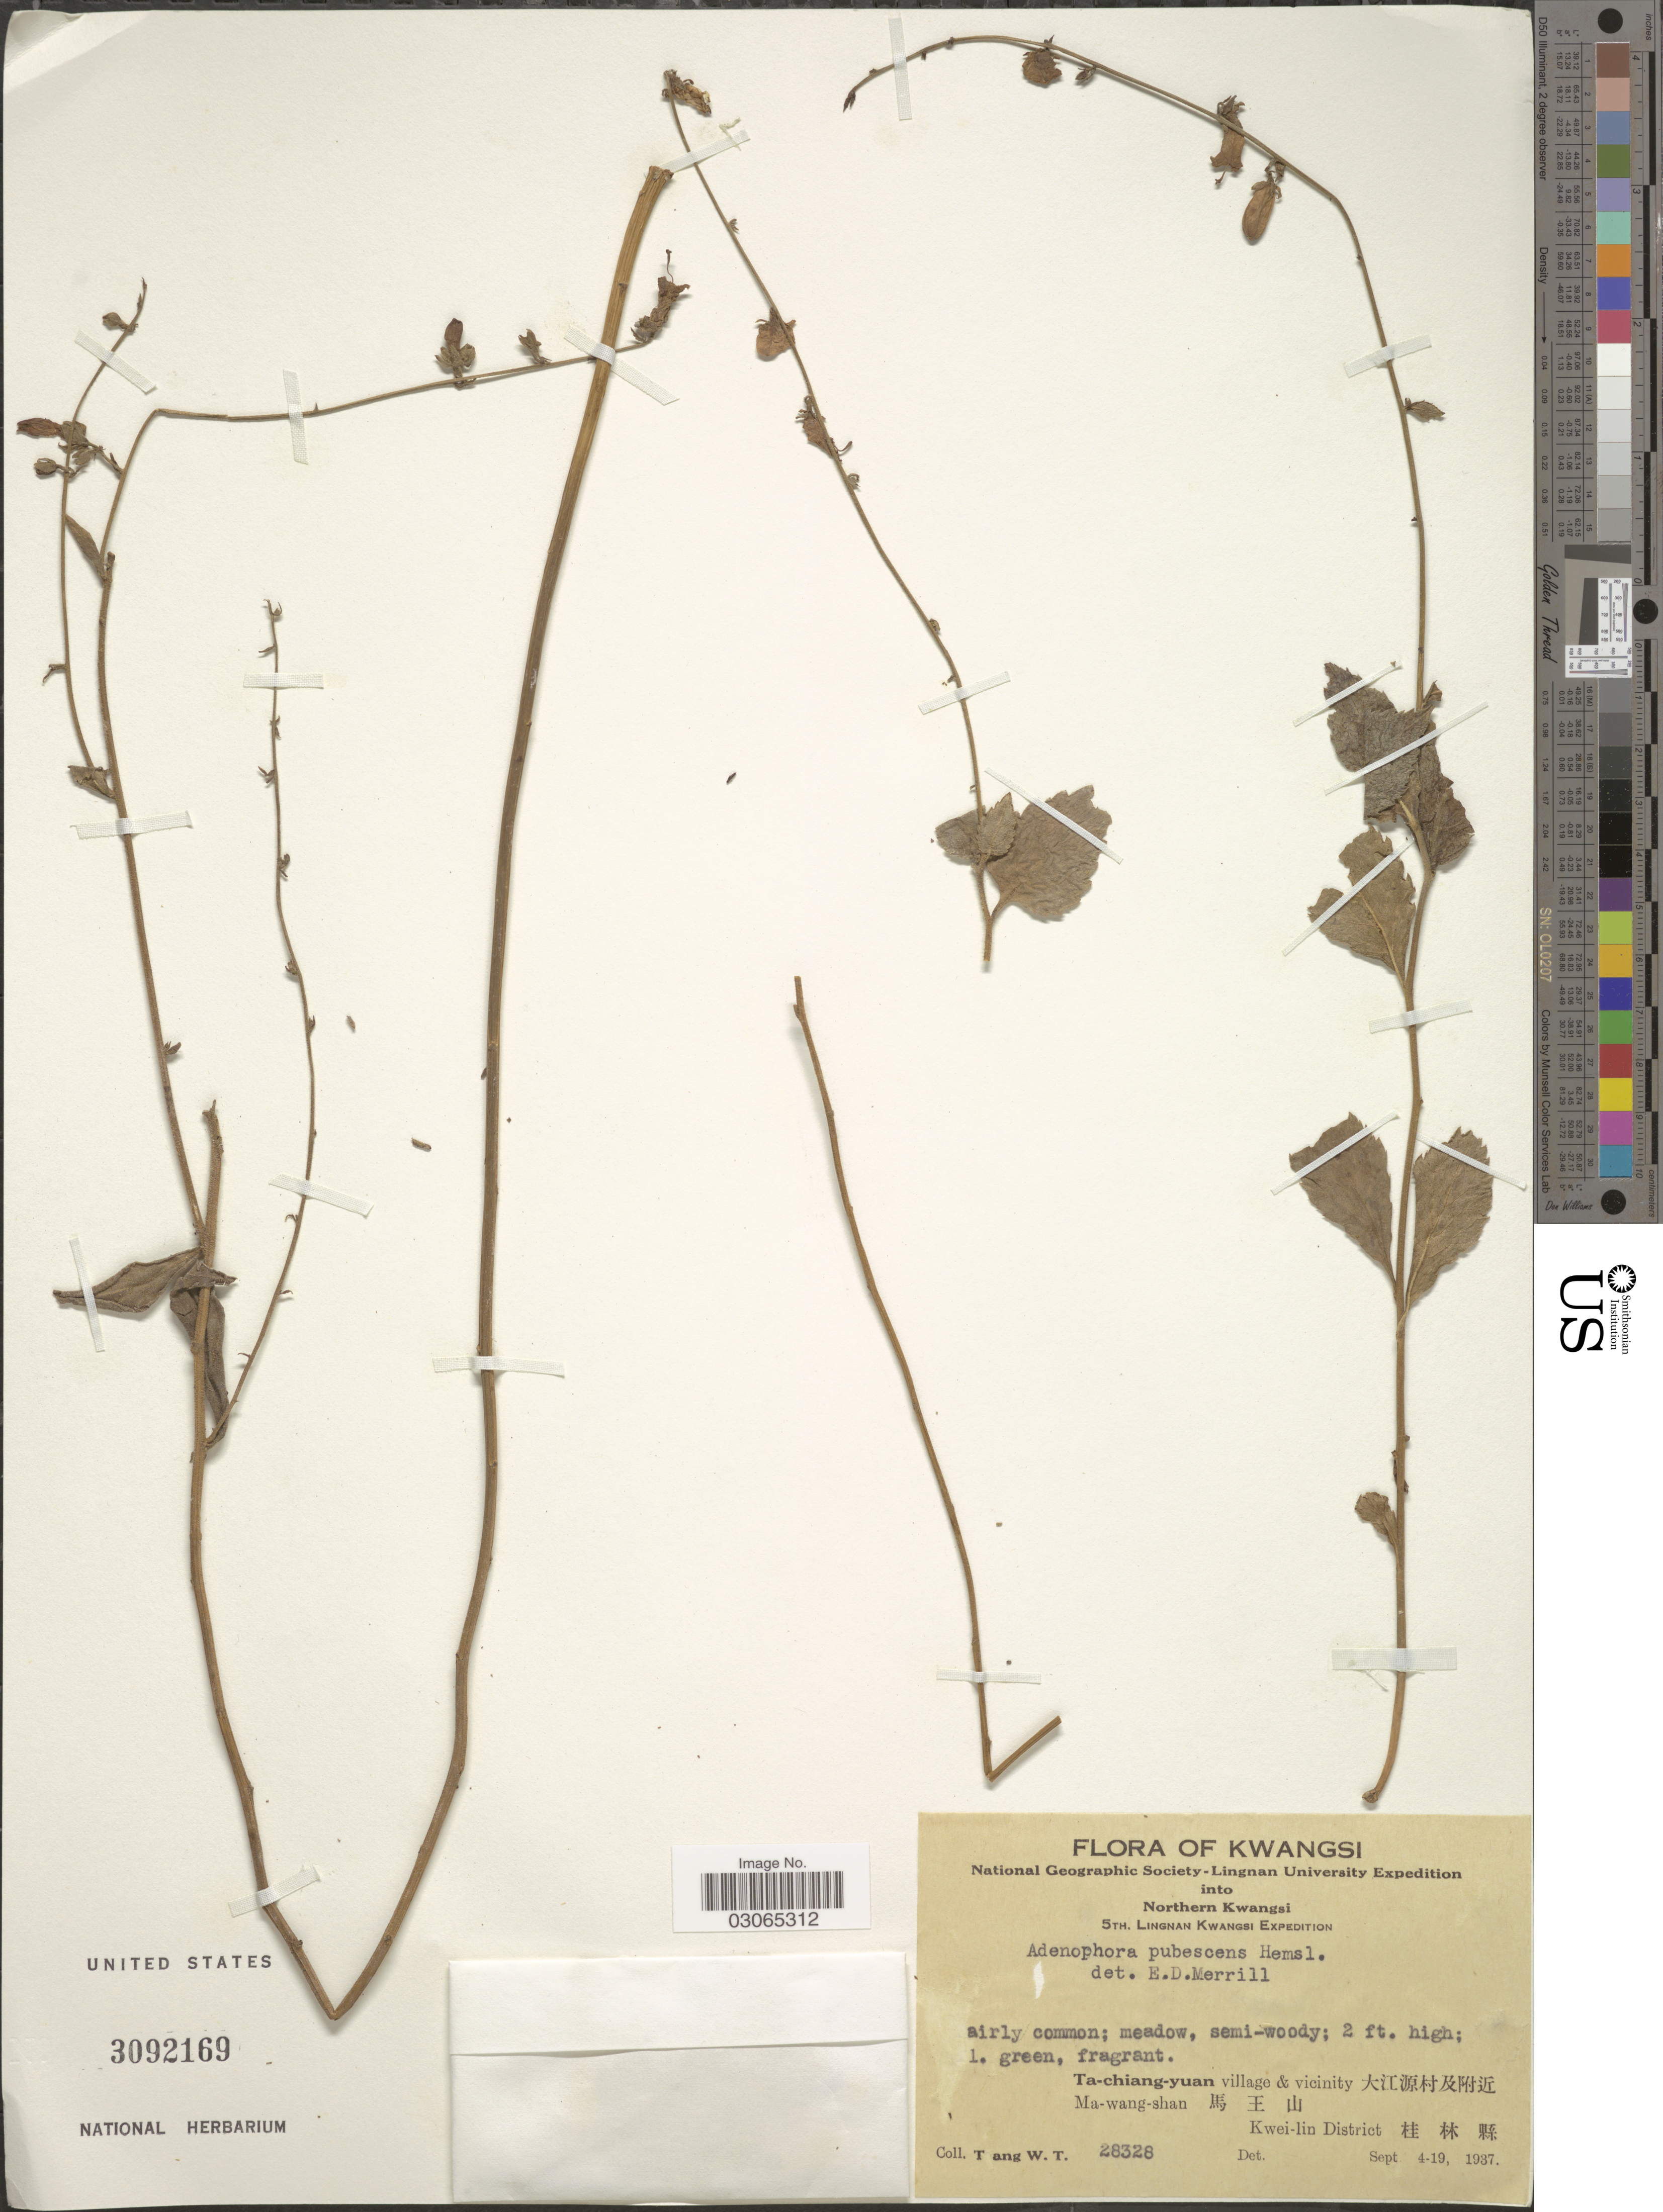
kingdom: Plantae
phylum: Tracheophyta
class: Magnoliopsida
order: Asterales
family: Campanulaceae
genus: Adenophora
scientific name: Adenophora pubescens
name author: Hemsl.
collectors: W. T. Tsang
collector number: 28328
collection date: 1937-09-04/1937-09-19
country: China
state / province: Guangxi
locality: Kwangsi, Northern Kwangsi. Ta-chiang-yuan village & vicinity. Ma-wang-shan. Kwei-lin District.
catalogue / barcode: US 3092169